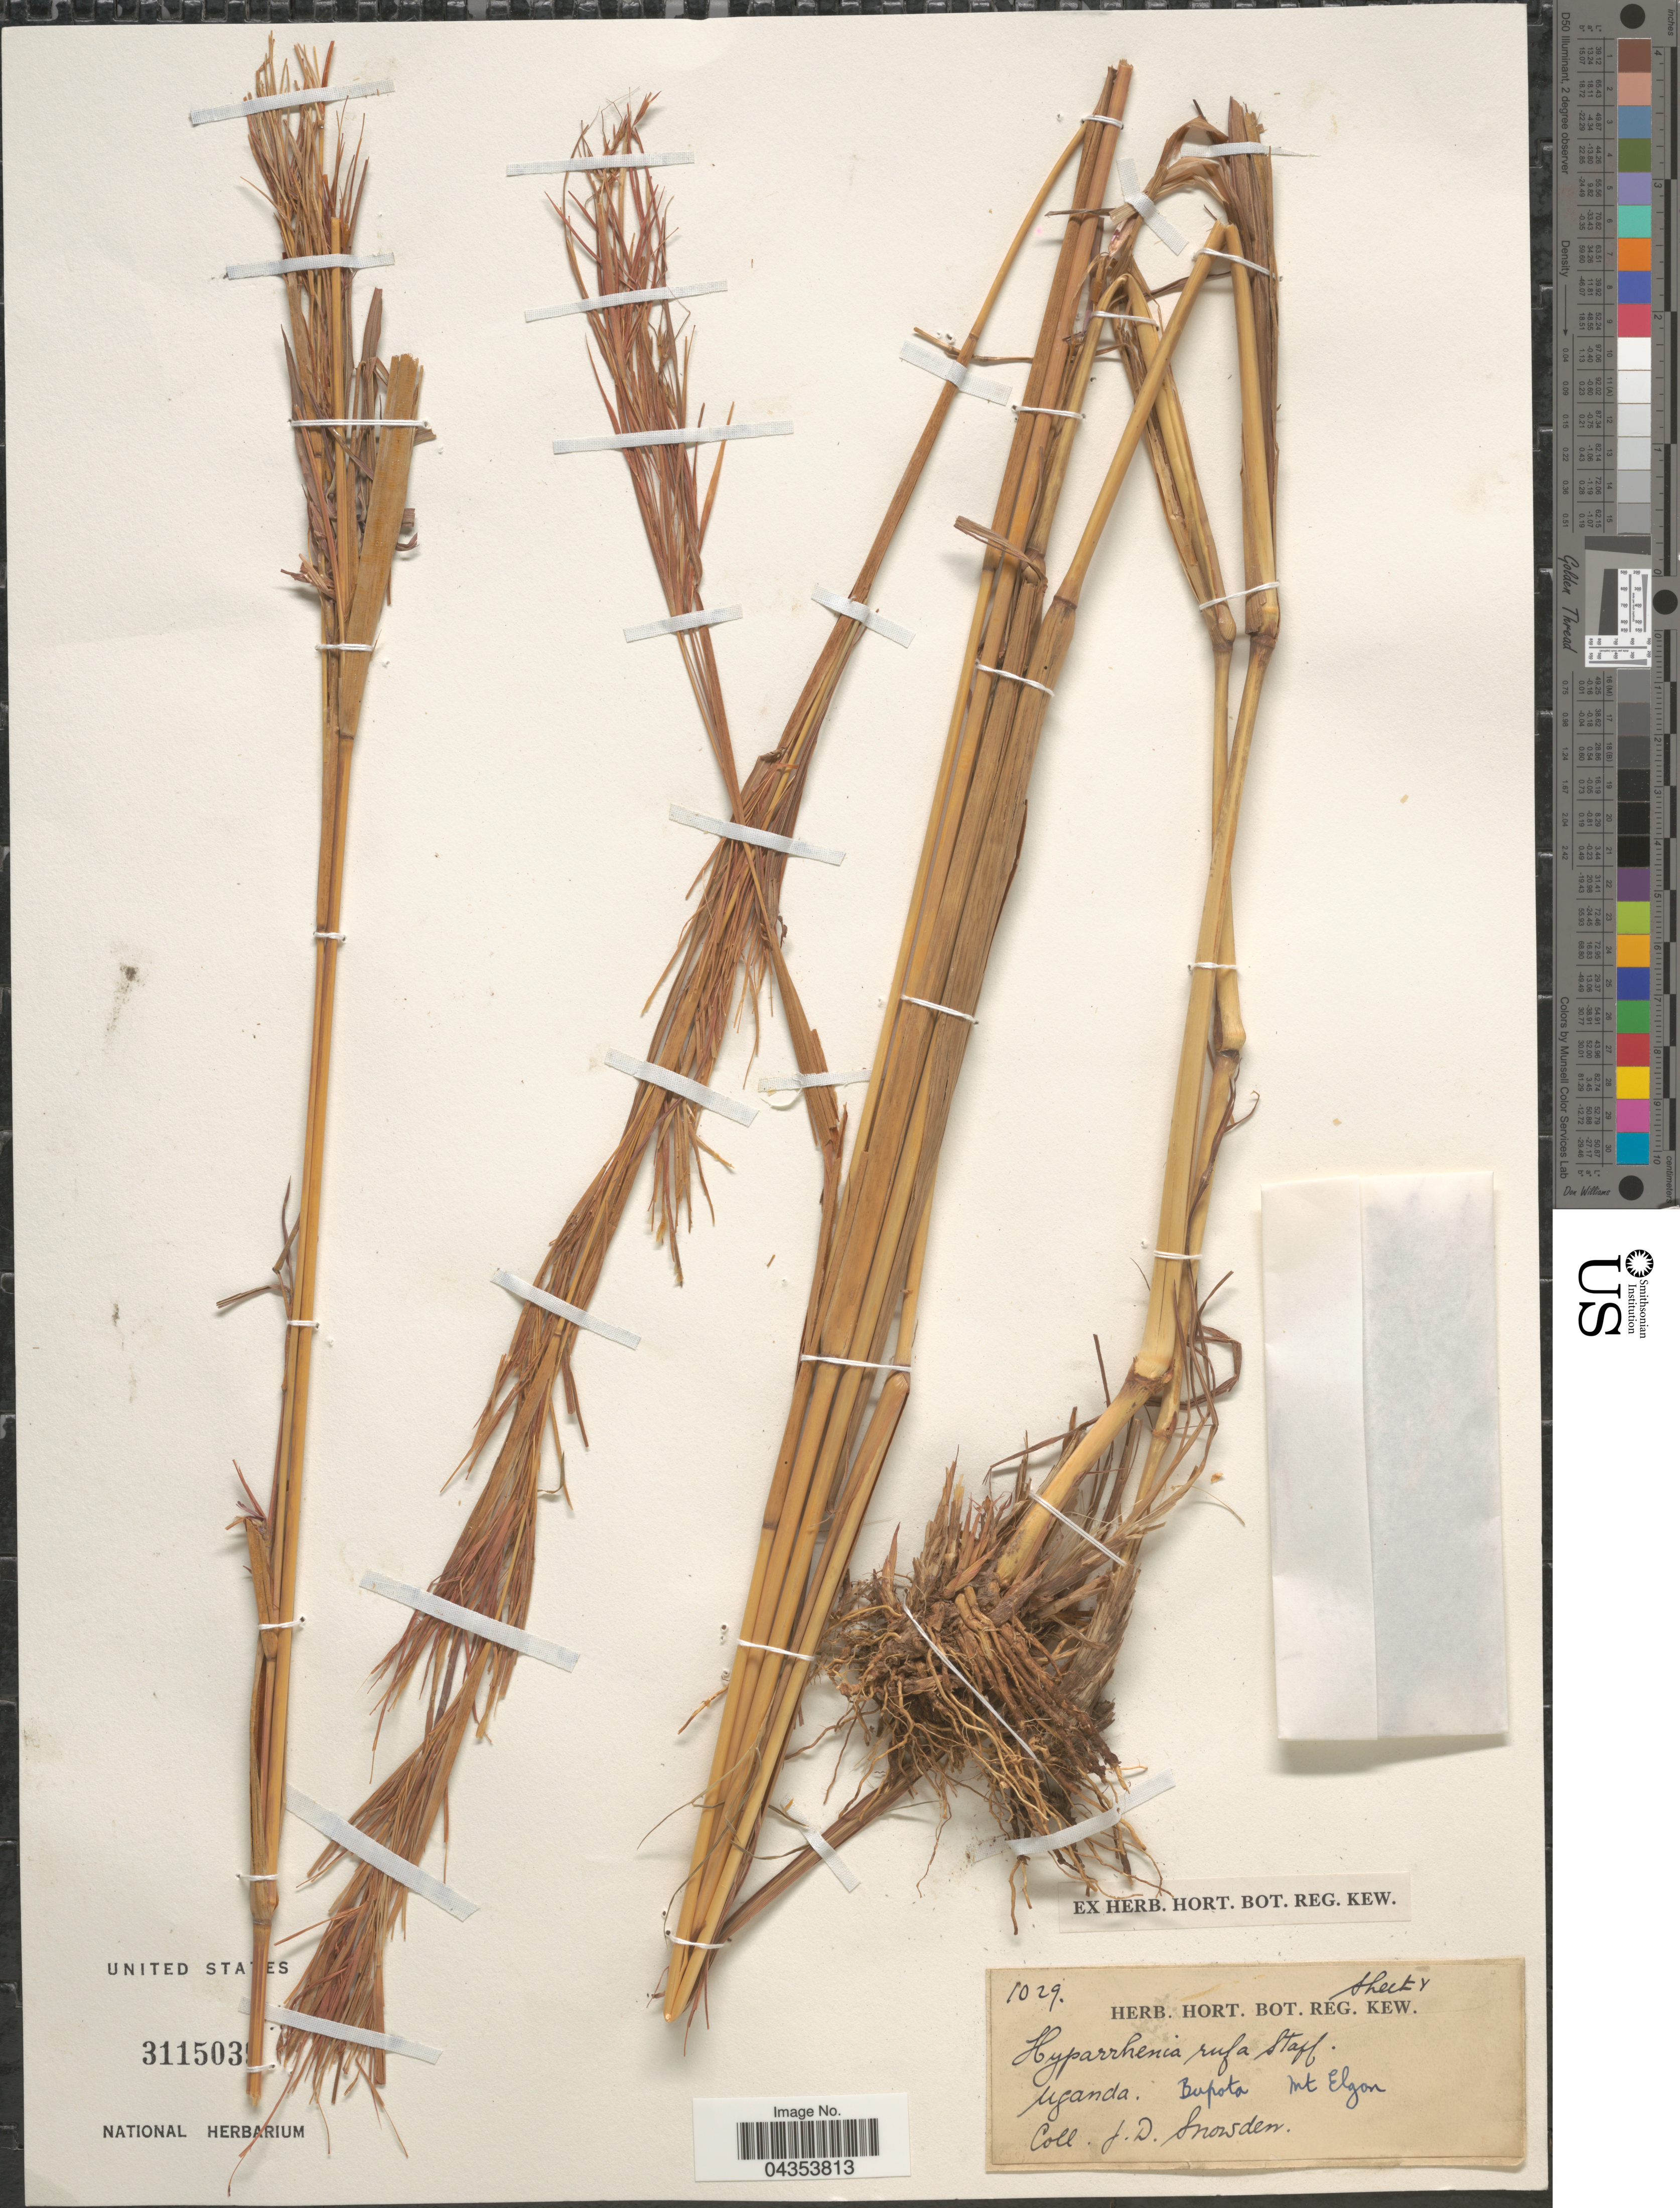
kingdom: Plantae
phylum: Tracheophyta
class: Liliopsida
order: Poales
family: Poaceae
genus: Hyparrhenia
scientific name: Hyparrhenia rufa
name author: (Nees) Stapf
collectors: J. Snowden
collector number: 1029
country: Uganda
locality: Bapota. Mt Elgon.